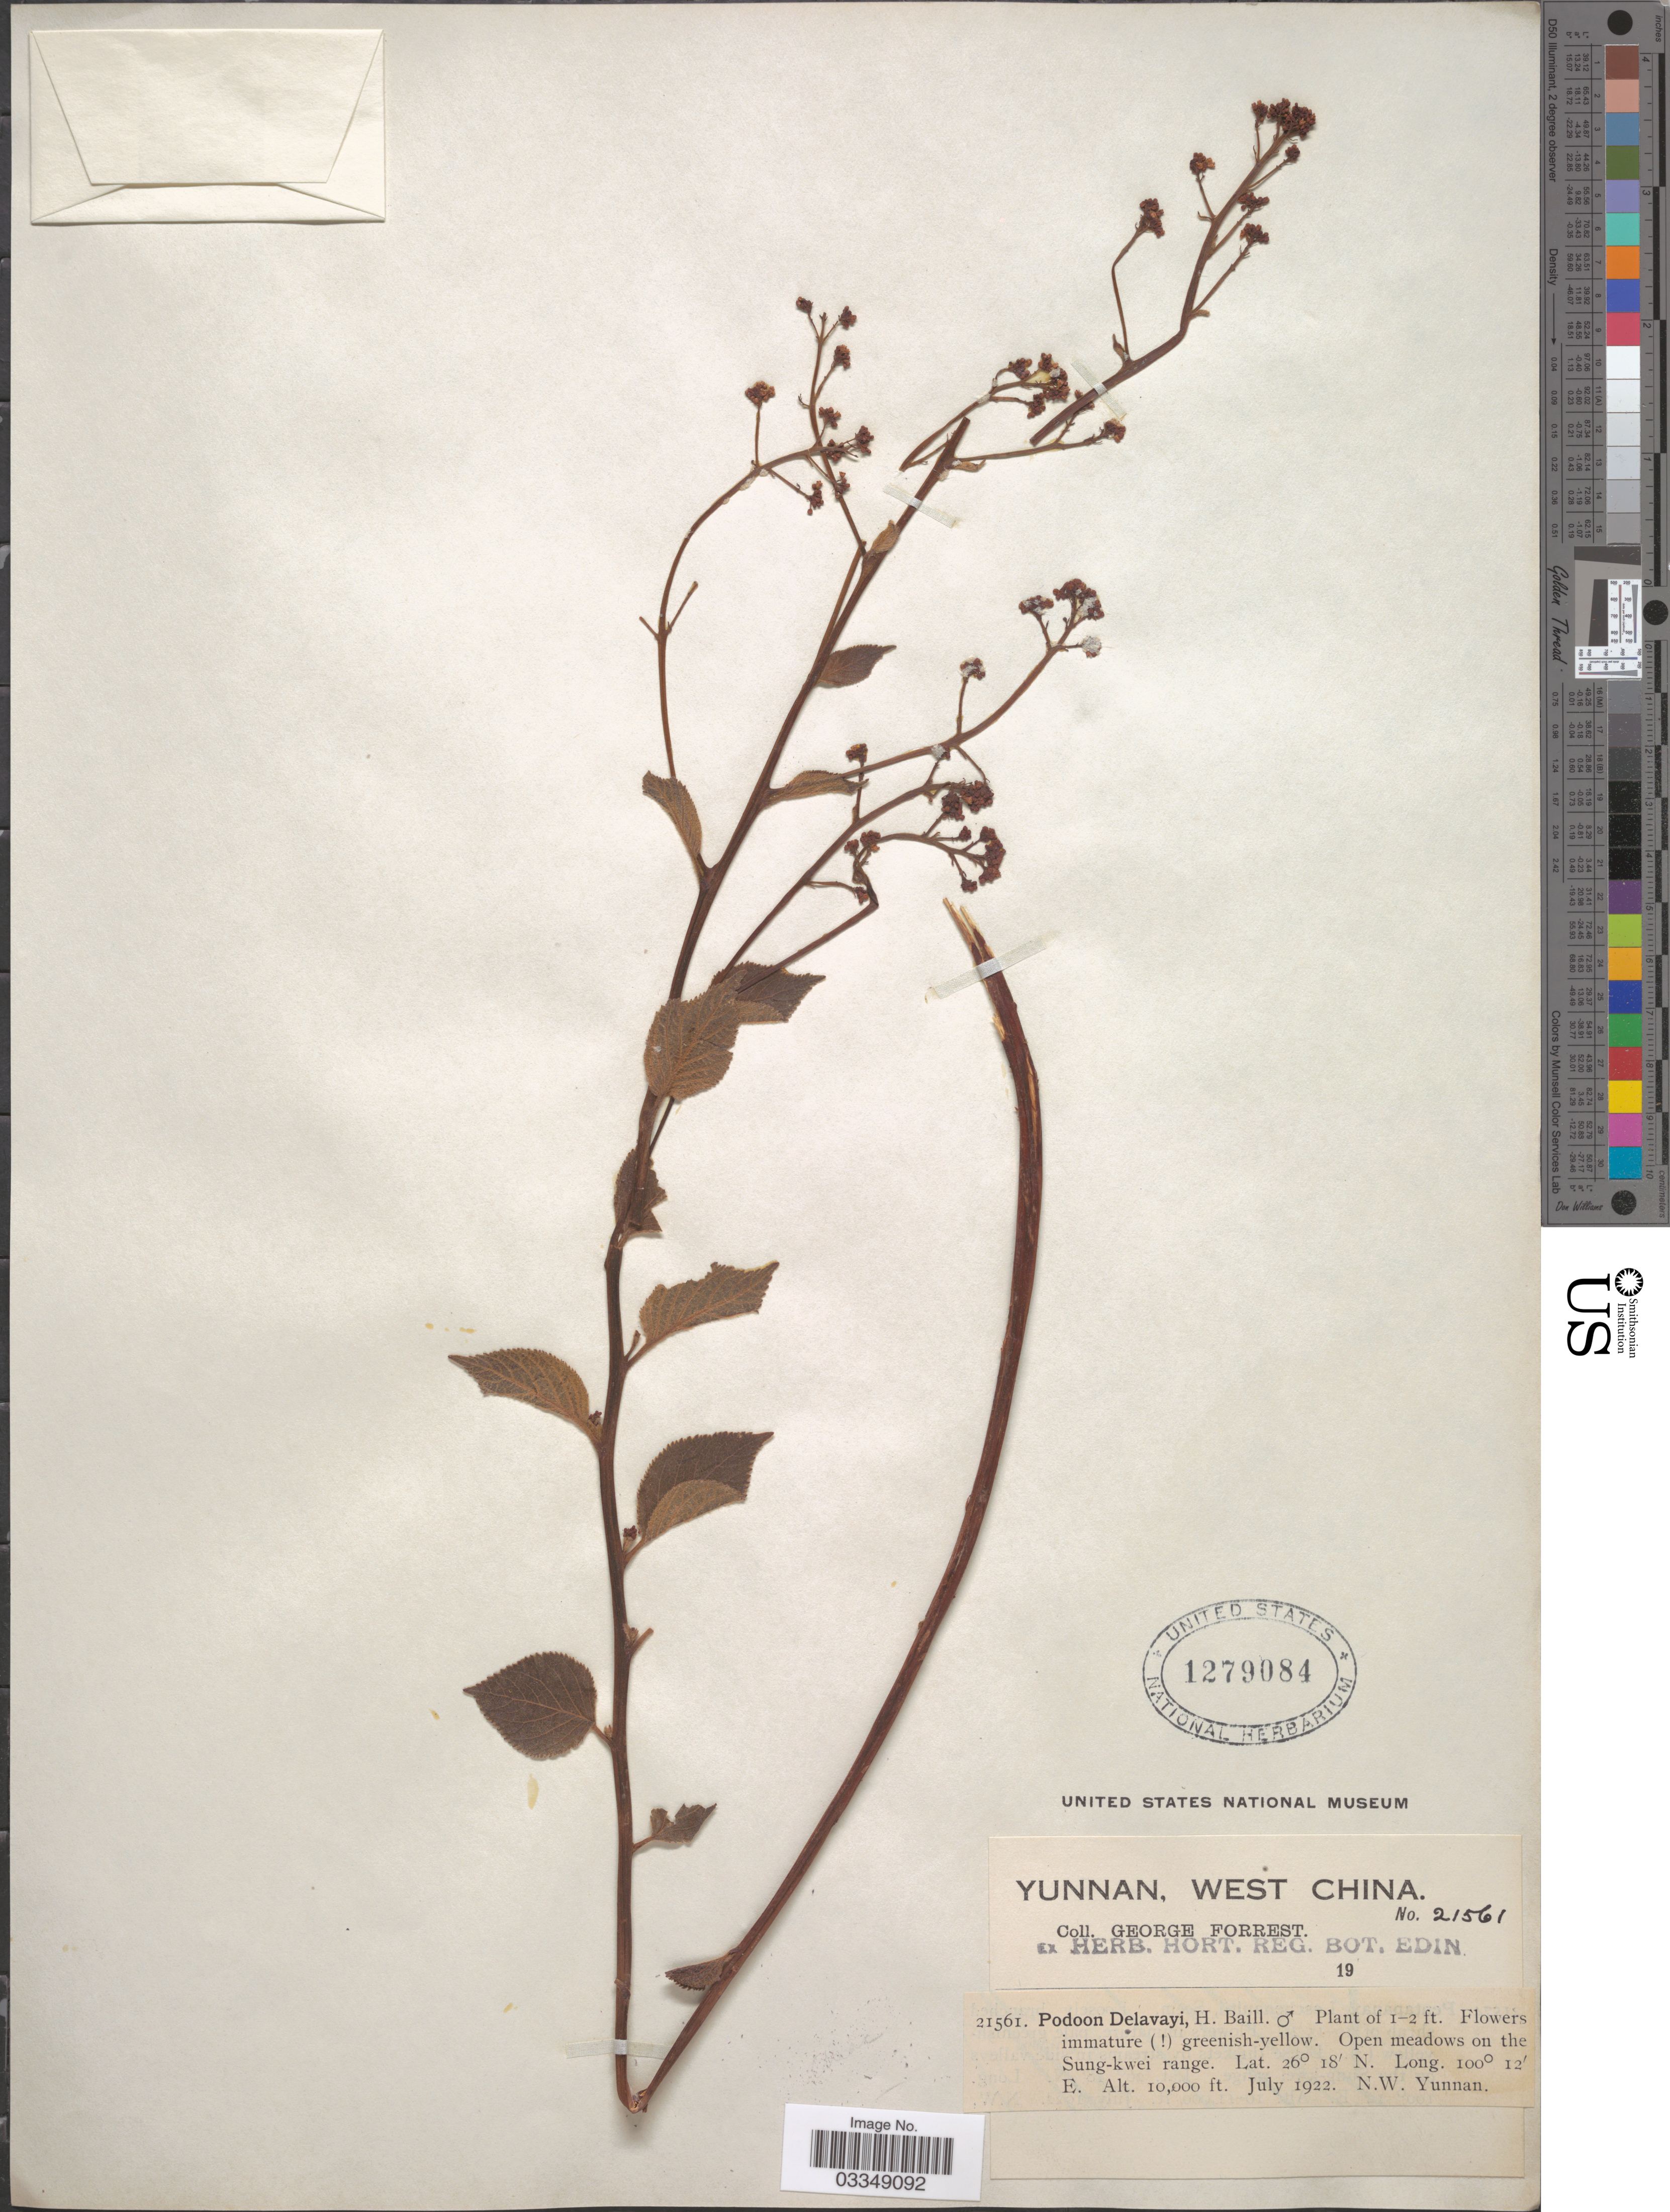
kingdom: Plantae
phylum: Tracheophyta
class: Magnoliopsida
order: Sapindales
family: Anacardiaceae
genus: Dobinea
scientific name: Dobinea delavayi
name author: (Baill.) Baill.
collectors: G. Forrest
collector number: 21561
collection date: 1922-07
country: China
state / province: Yunnan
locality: West China. Open meadows on the Sung-kwei range.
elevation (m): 3048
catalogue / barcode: US 1279084